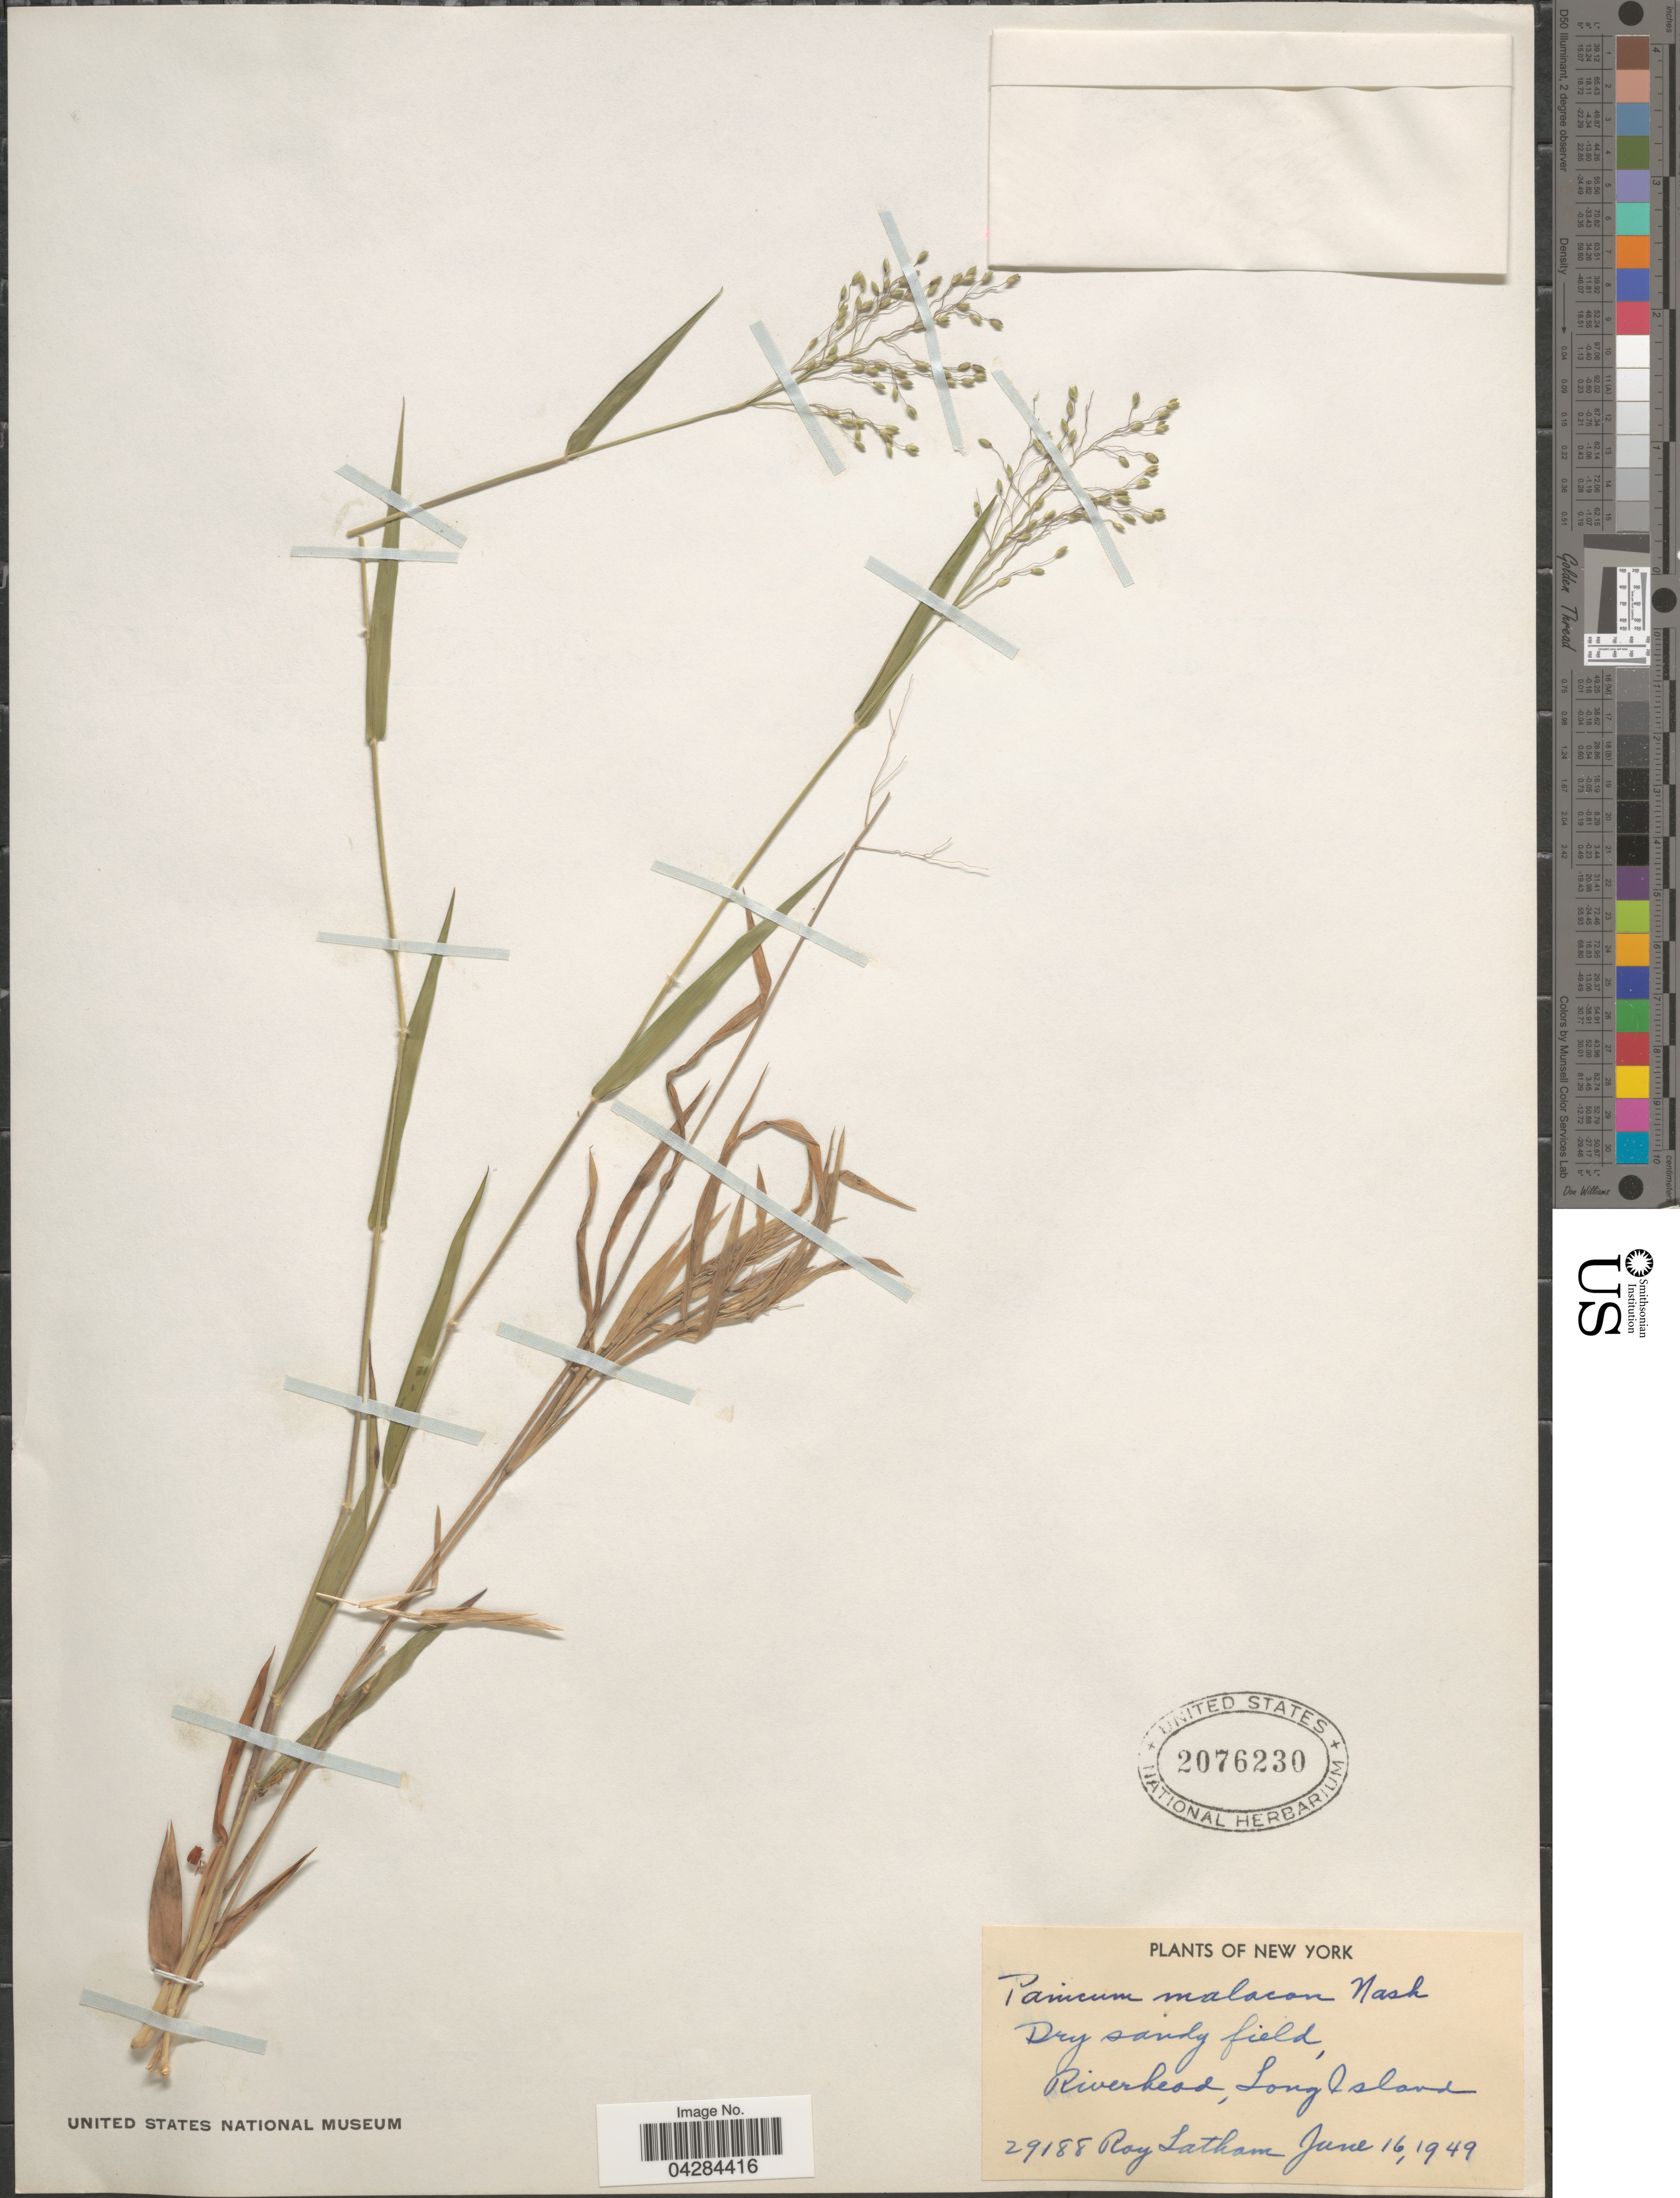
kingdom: Plantae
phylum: Tracheophyta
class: Liliopsida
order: Poales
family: Poaceae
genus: Dichanthelium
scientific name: Dichanthelium ovale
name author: (Elliott) Gould & C.A. Clark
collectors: R. Latham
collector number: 29188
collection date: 1949-06-16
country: United States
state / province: New York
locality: Dry sandy field, Riverhead, Long Island.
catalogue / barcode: US 2076230